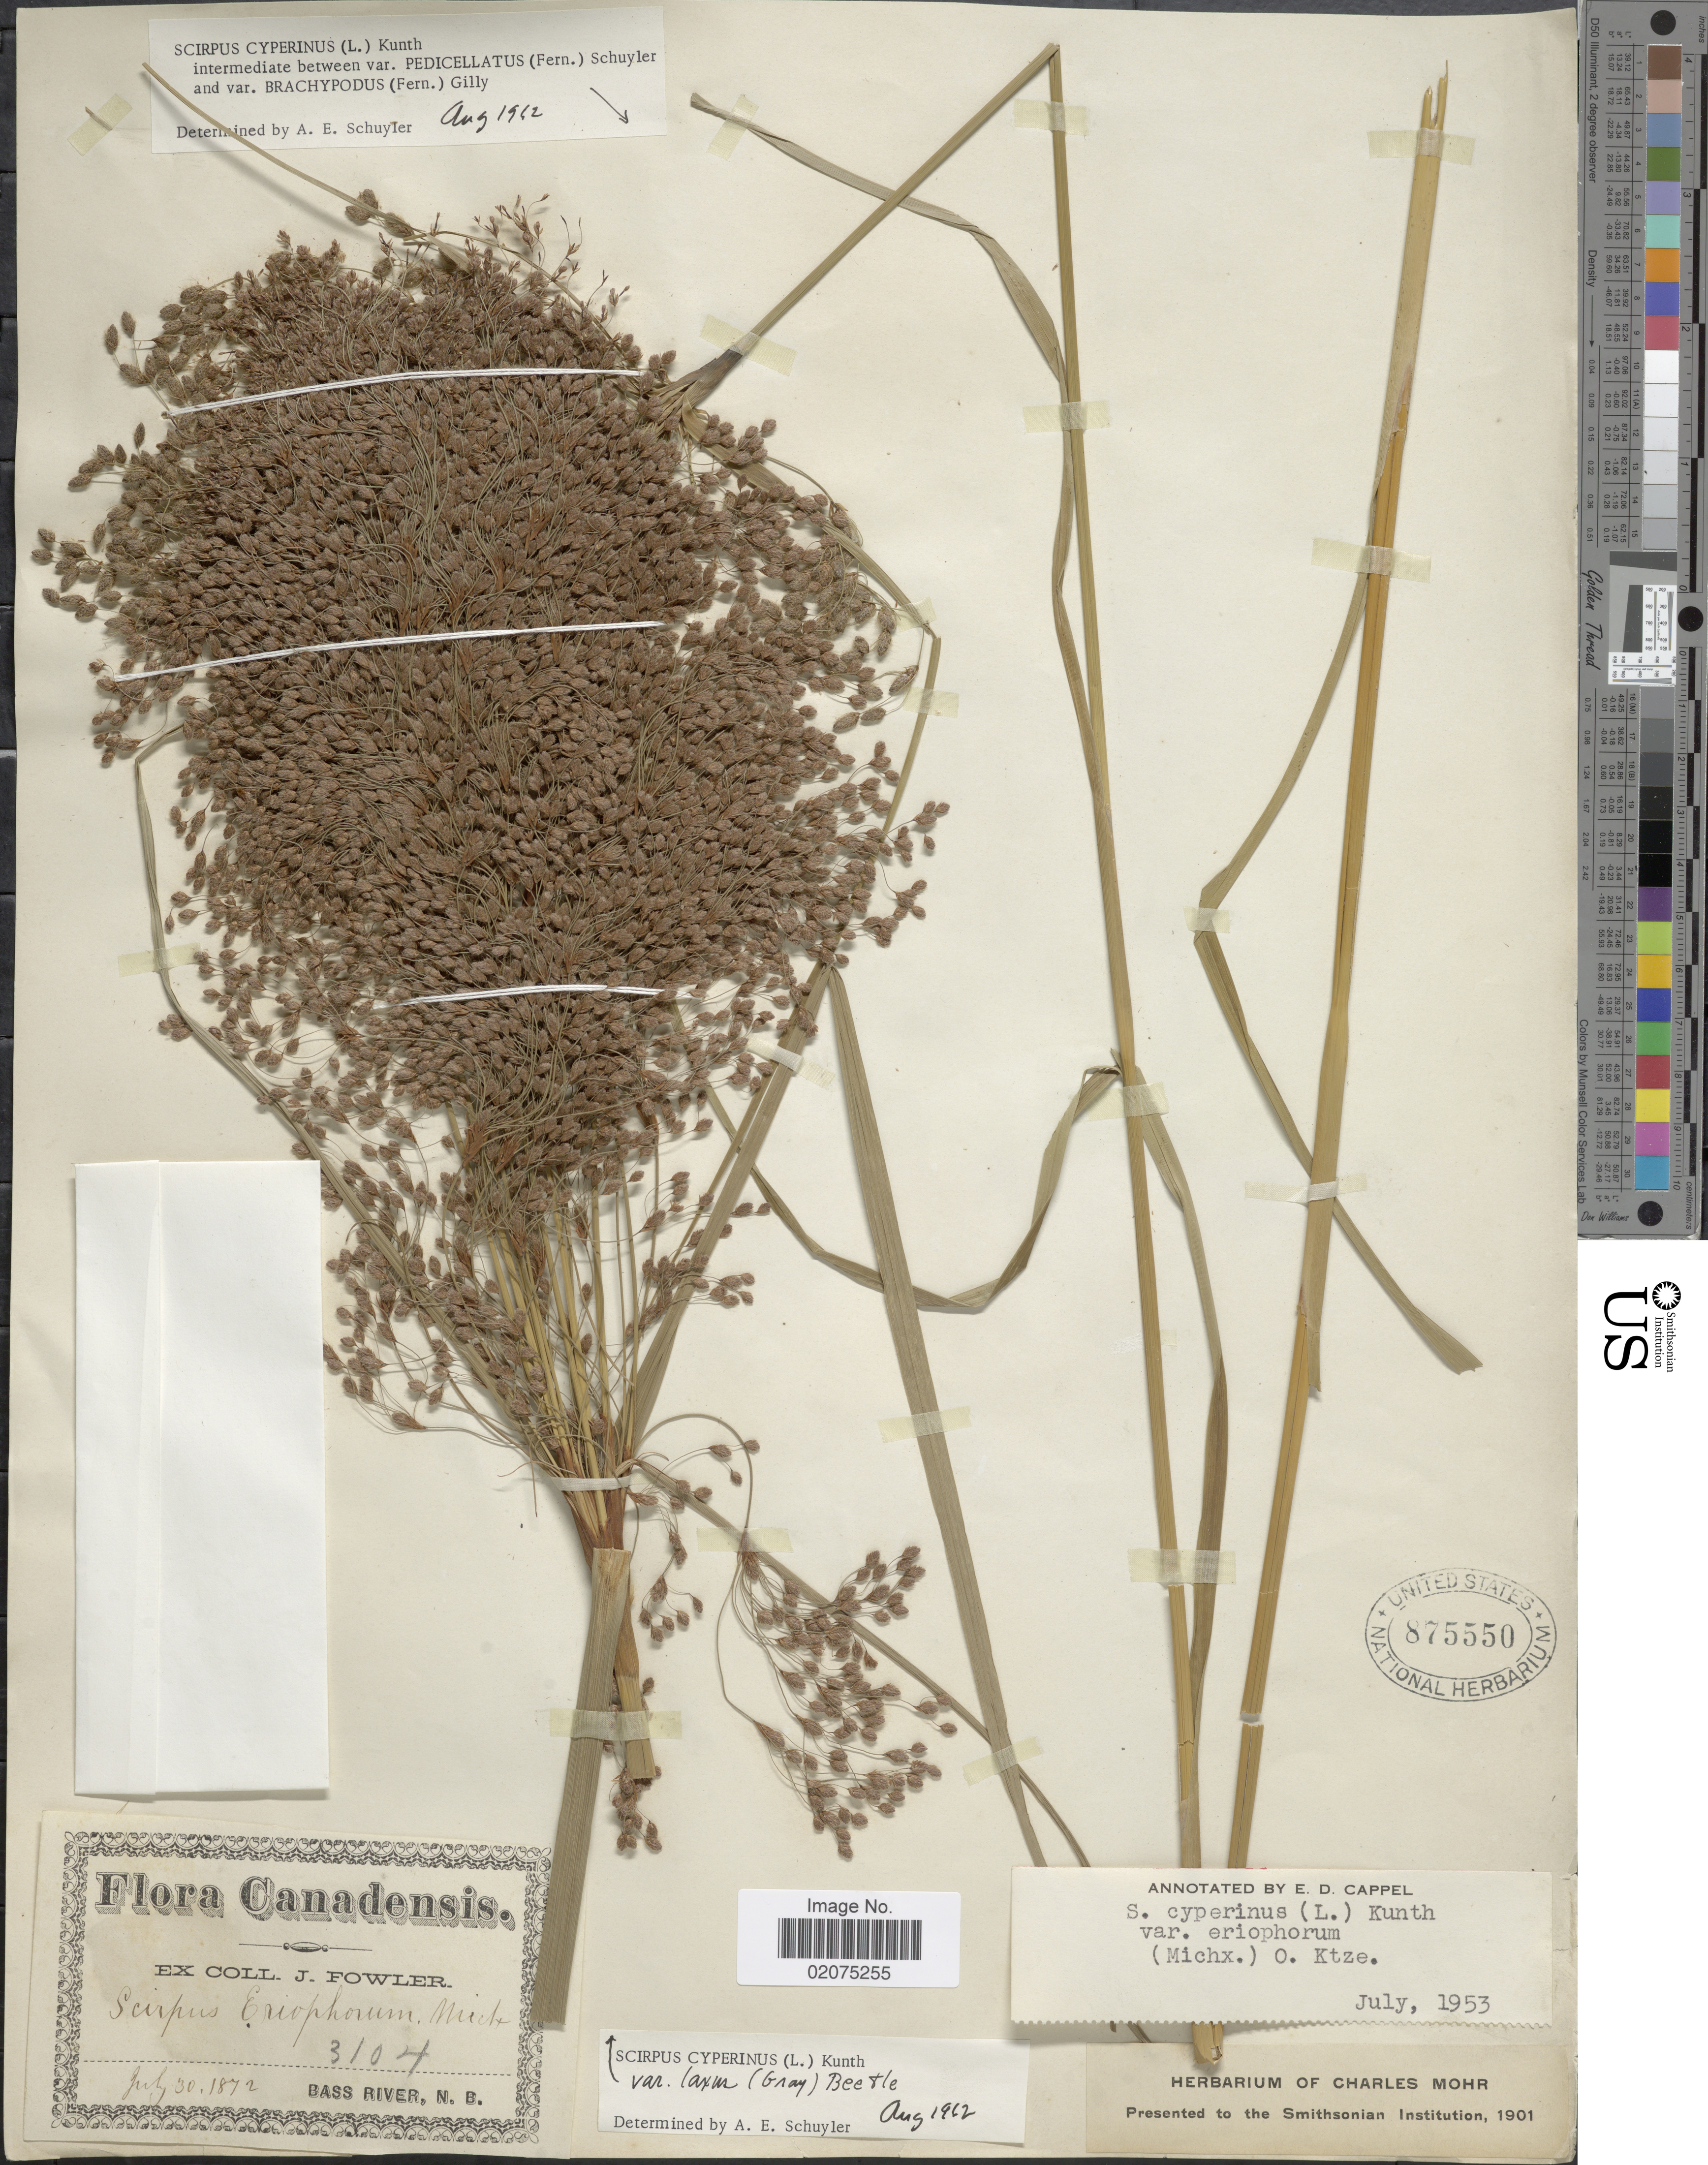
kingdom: Plantae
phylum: Tracheophyta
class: Liliopsida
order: Poales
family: Cyperaceae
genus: Scirpus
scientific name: Scirpus cyperinus var. laxus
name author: (A. Gray) Beetle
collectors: J. P. Fowler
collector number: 3104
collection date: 1872-07-30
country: Canada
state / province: New Brunswick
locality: Bass River, N.B.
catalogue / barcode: US 875550